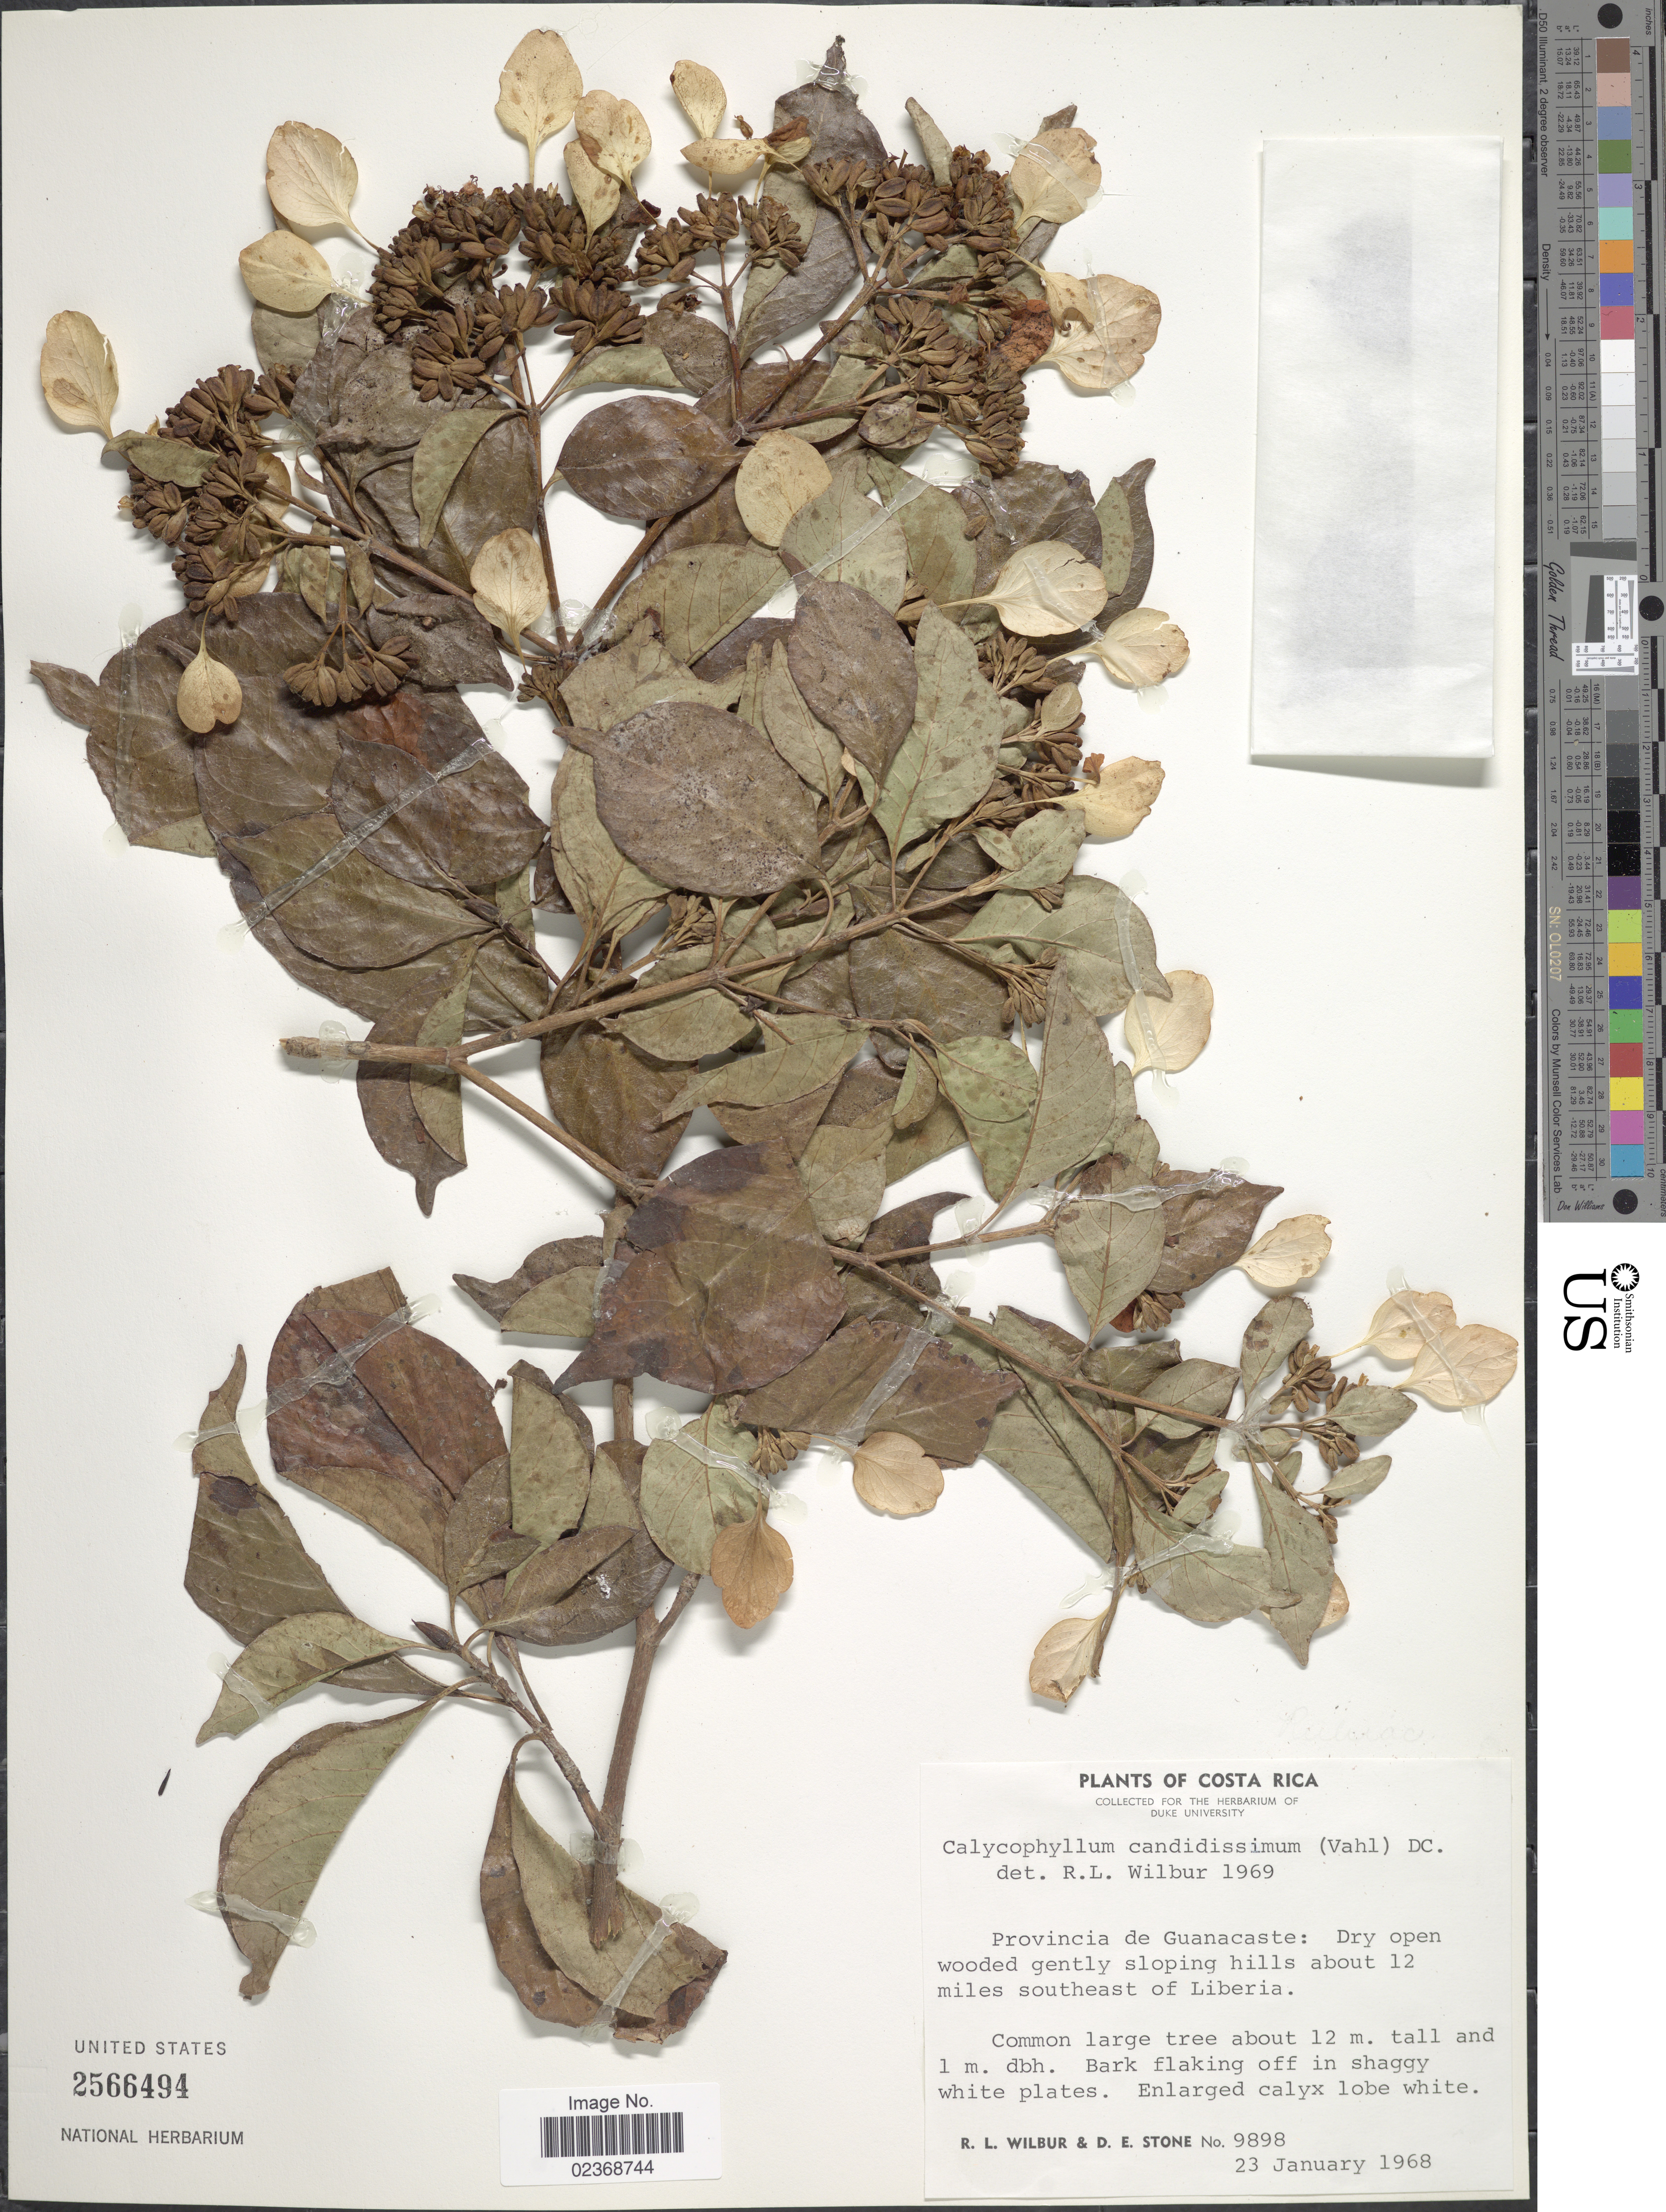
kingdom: Plantae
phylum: Tracheophyta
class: Magnoliopsida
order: Gentianales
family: Rubiaceae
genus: Calycophyllum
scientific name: Calycophyllum candidissimum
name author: (Vahl) DC.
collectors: R. L. Wilbur & D. E. Stone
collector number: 9898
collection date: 1968-01-23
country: Costa Rica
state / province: Guanacaste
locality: Dry open wooded gently sloping hills about 12 miles southeast of Liberia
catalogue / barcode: US 2566494